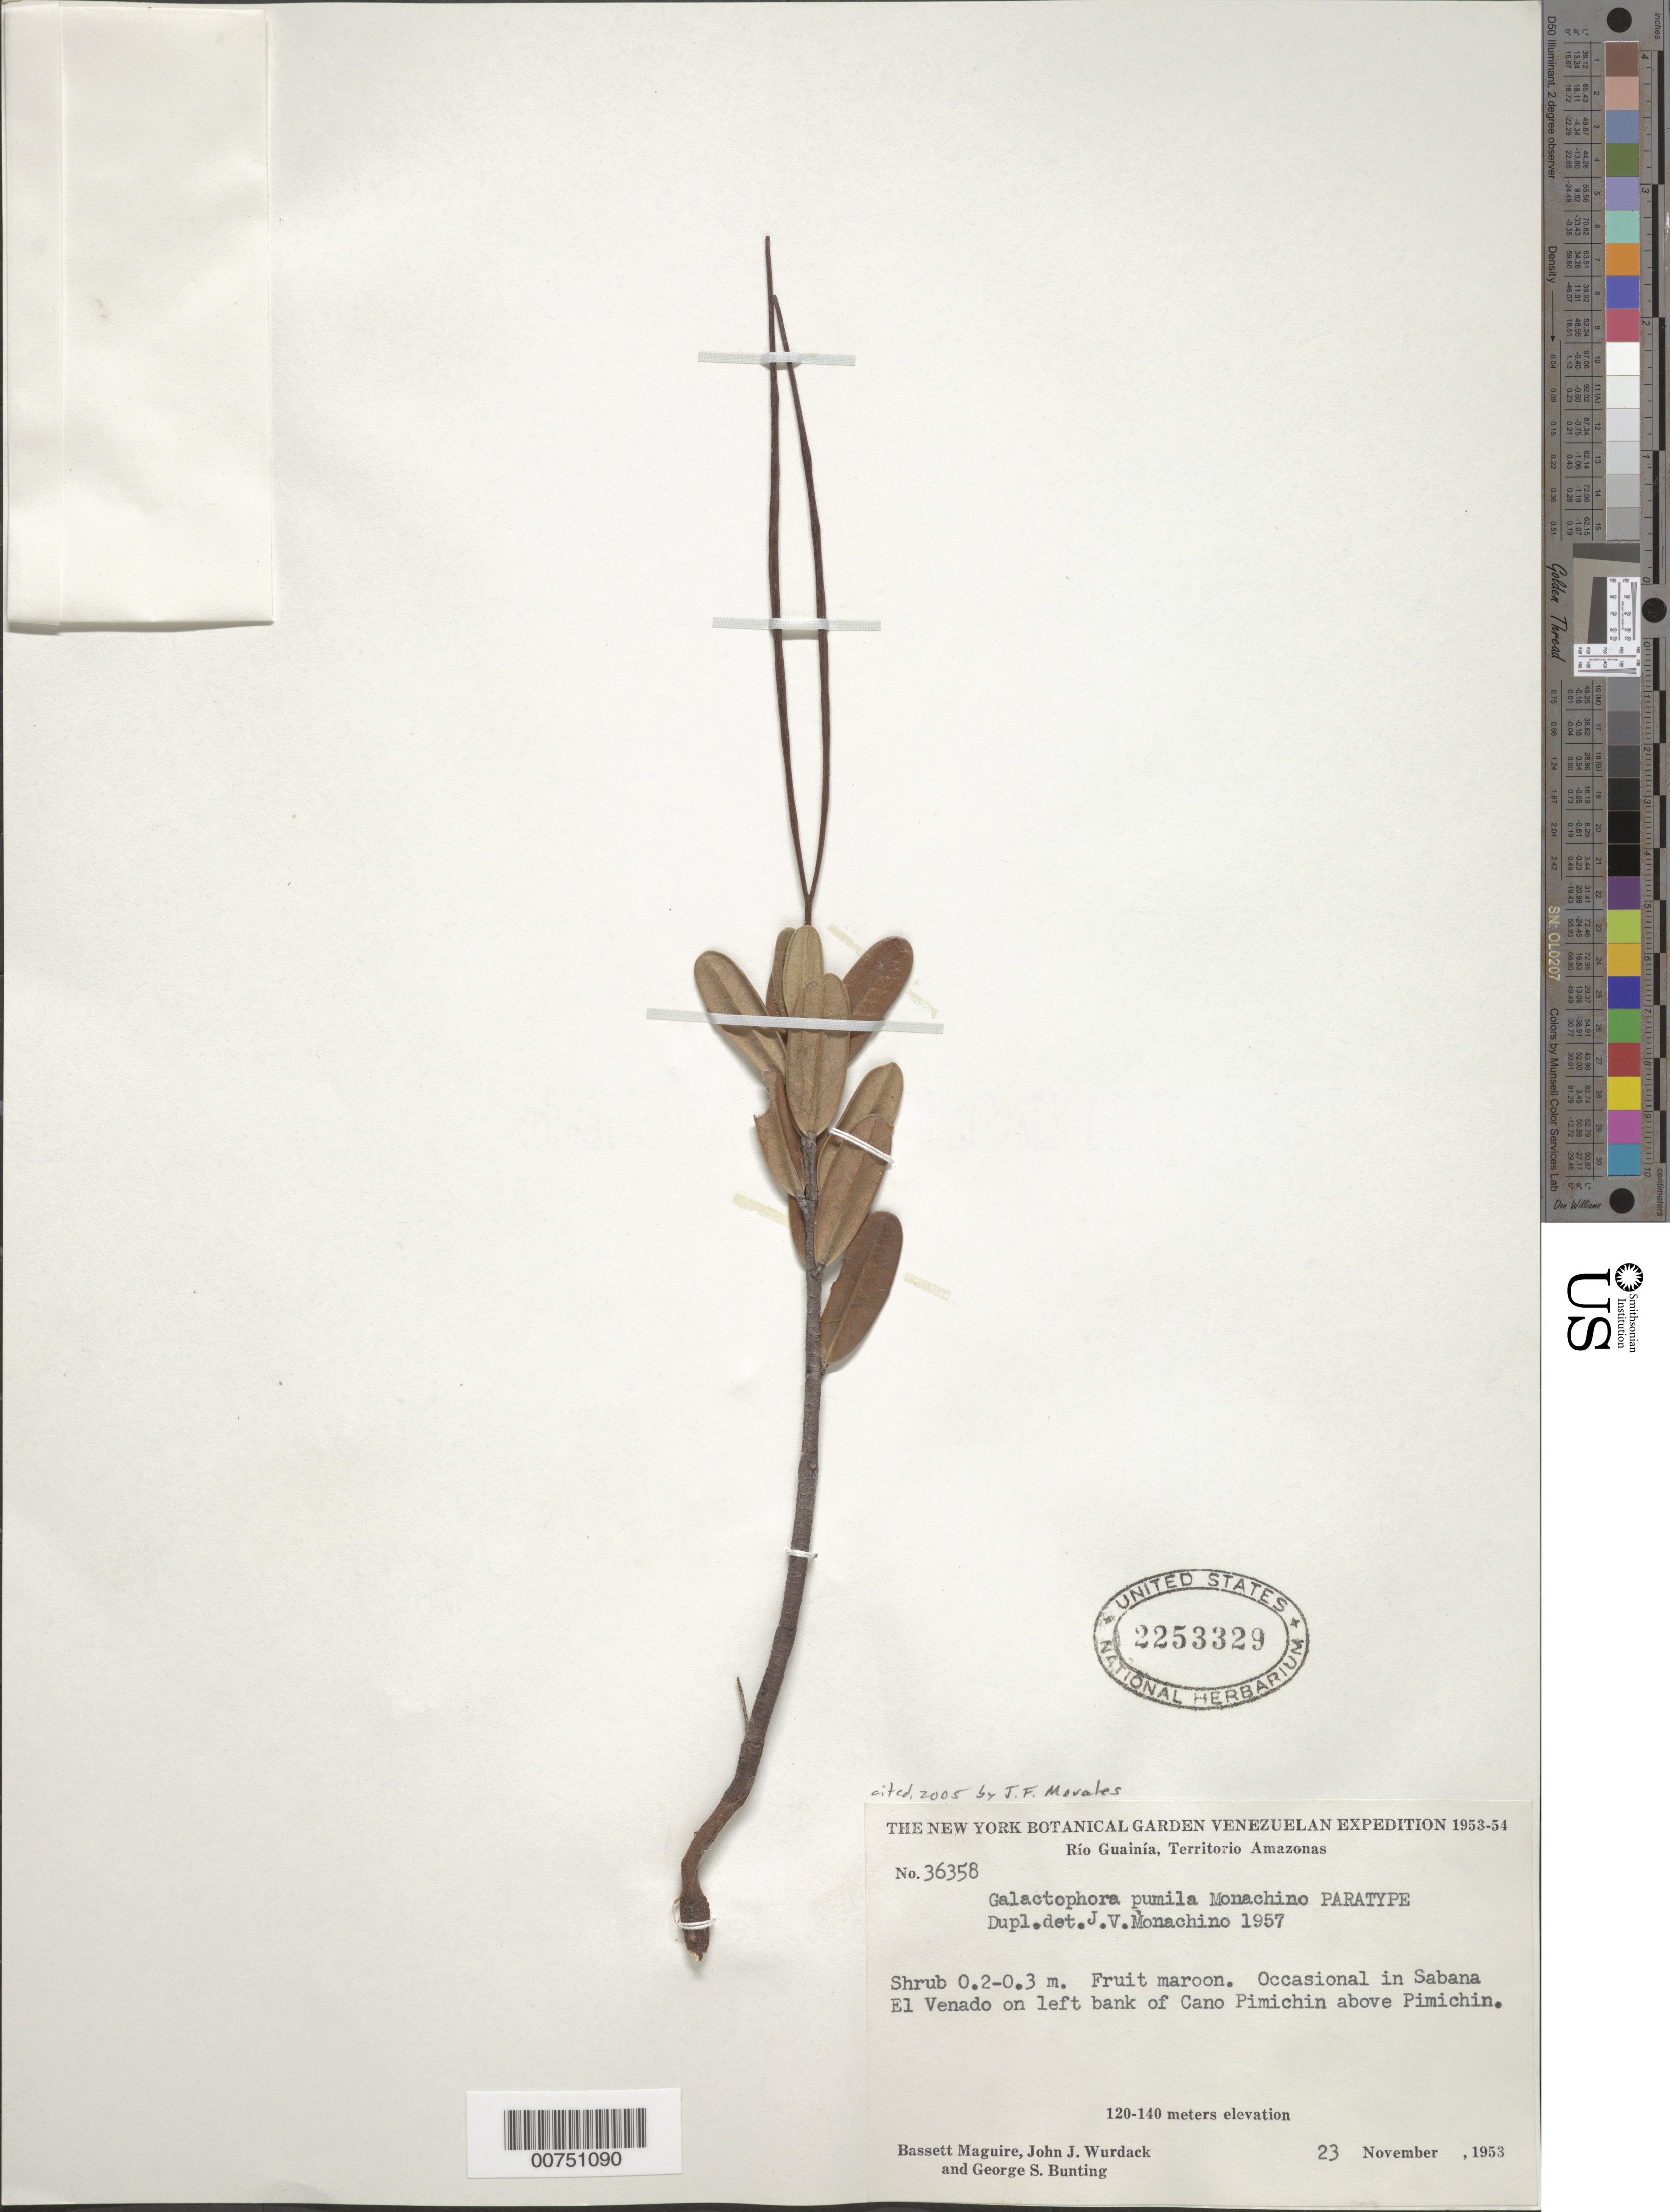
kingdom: Plantae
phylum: Tracheophyta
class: Magnoliopsida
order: Gentianales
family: Apocynaceae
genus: Galactophora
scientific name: Galactophora pumila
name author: Monach.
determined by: Monachino, J. V.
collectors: B. Maguire, J. J. Wurdack & G. S. Bunting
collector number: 36358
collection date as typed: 23-Nov-53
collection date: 1953-11-23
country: Venezuela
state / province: Amazonas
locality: Río Guainía, Sabana El Venado, left bank of Caño Pimichin, above Pimichin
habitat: Savanna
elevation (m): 120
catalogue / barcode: US 2253329